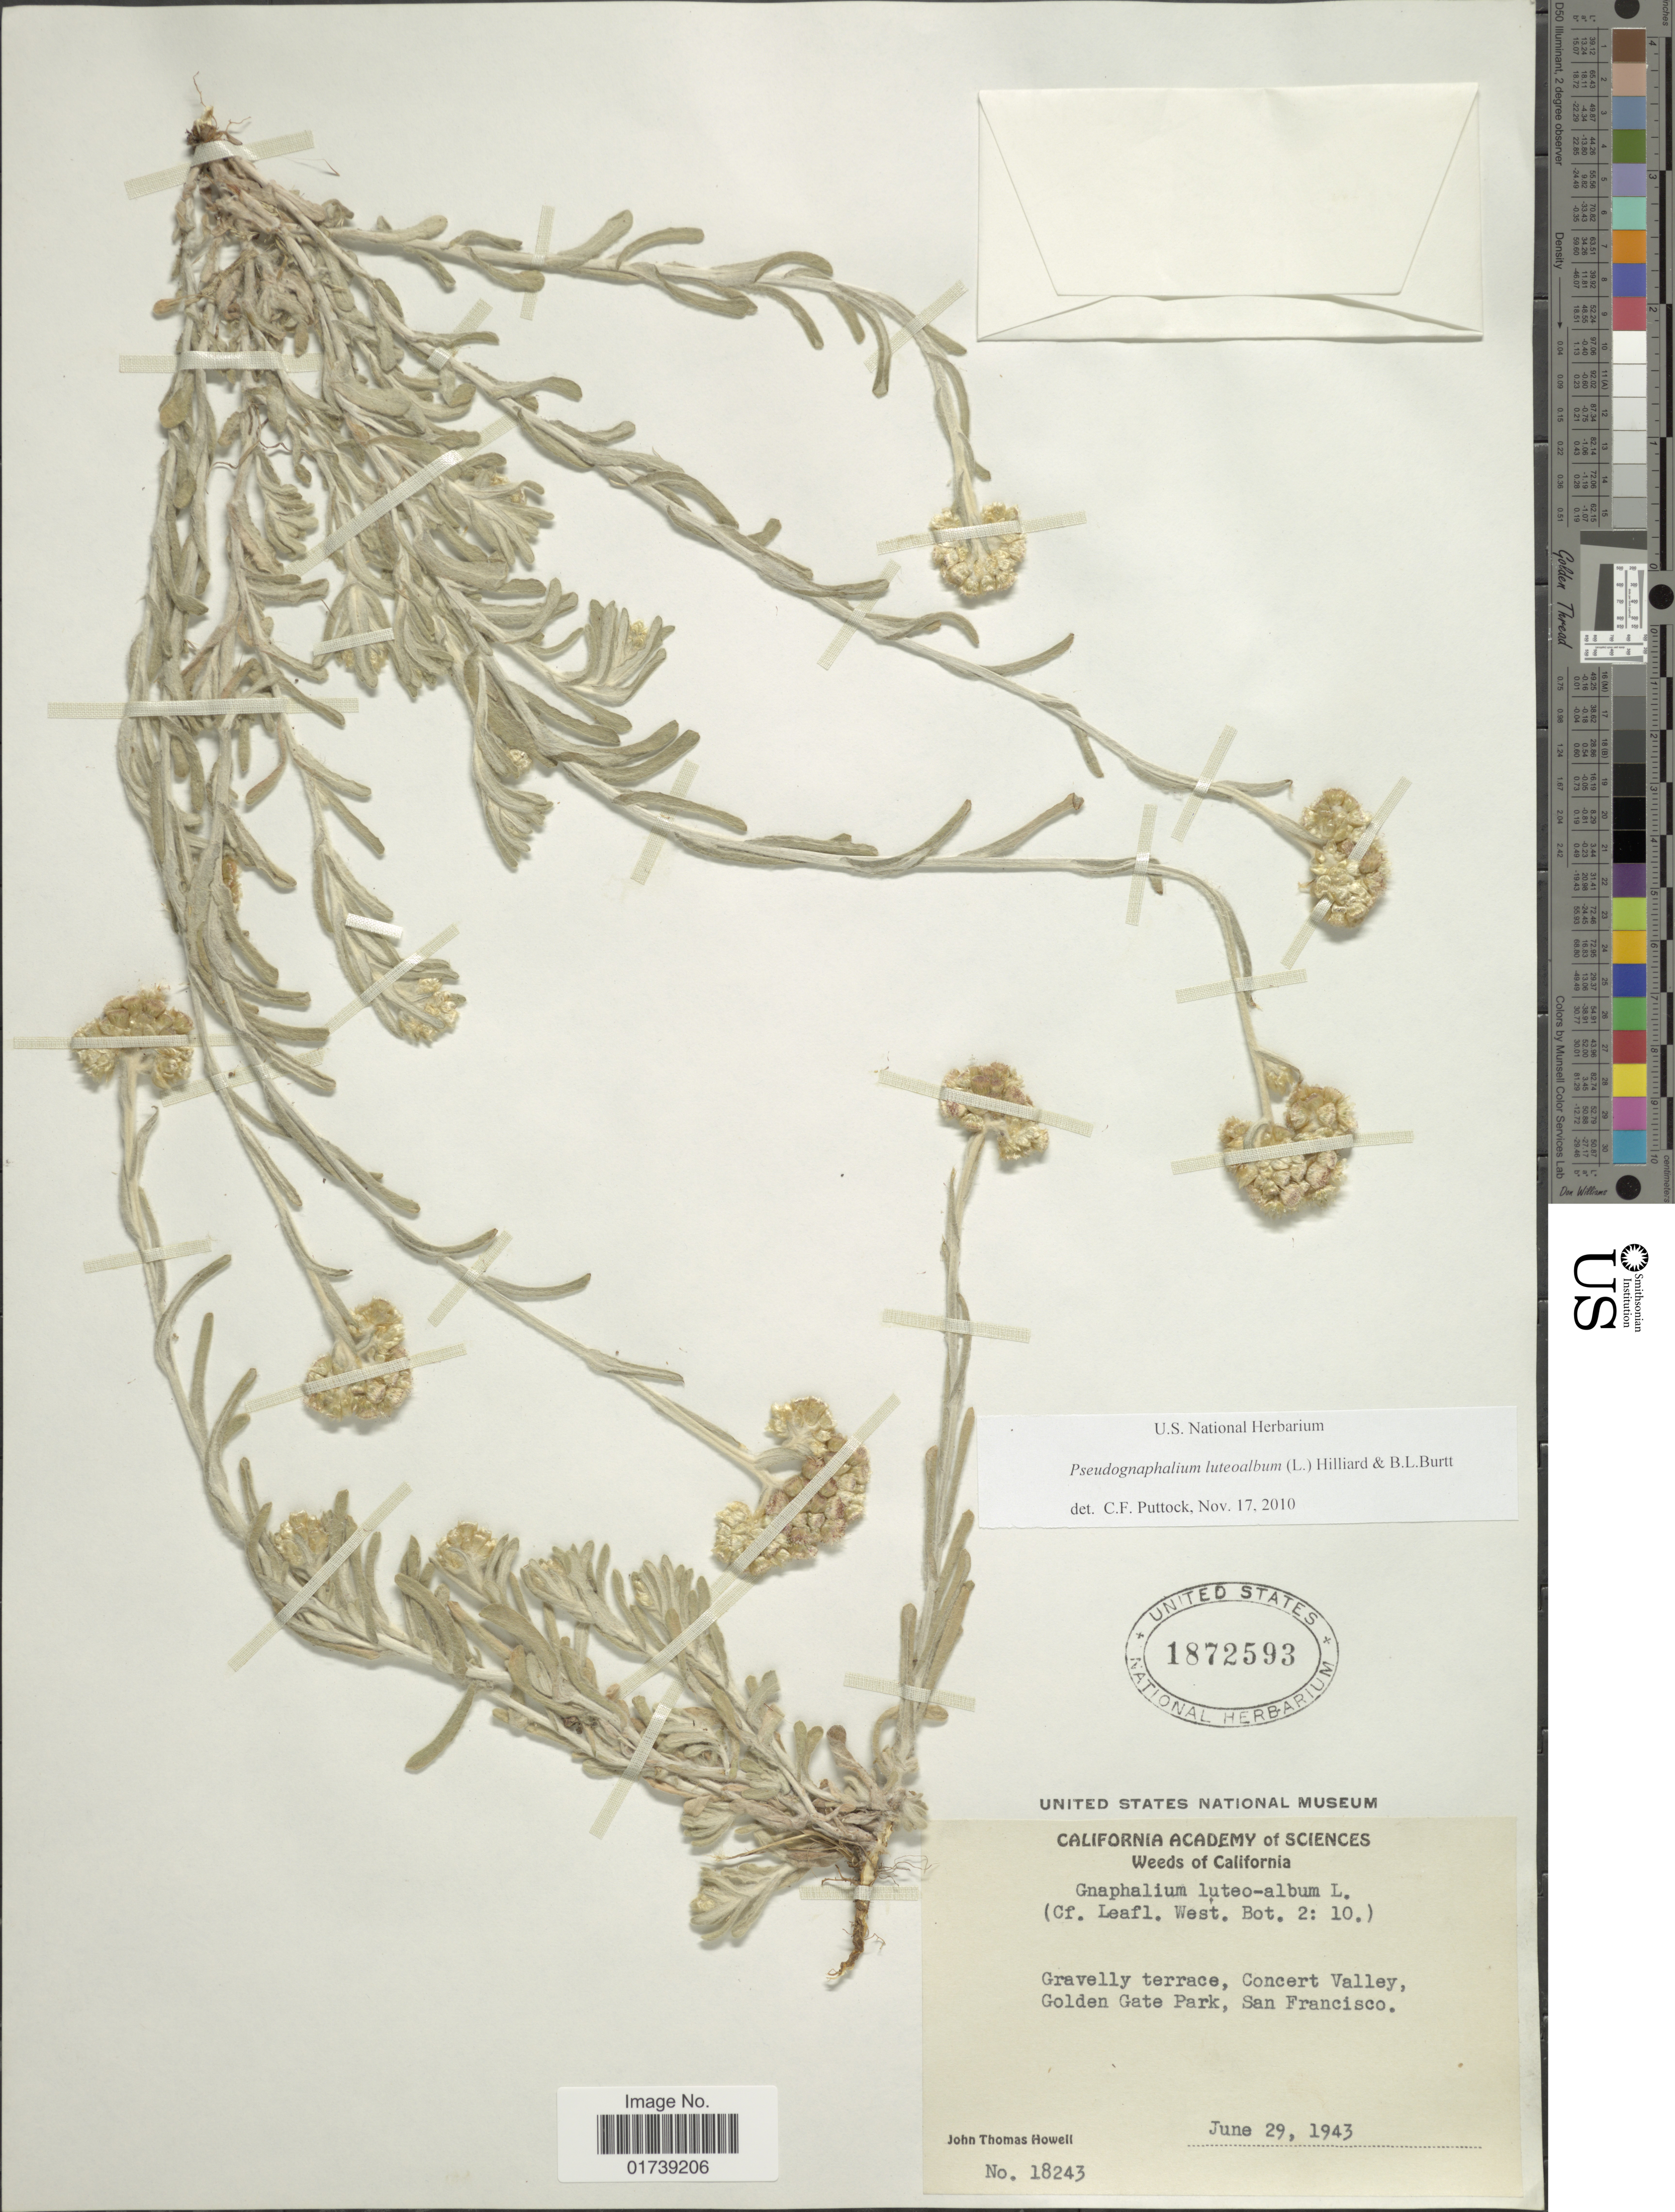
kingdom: Plantae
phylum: Tracheophyta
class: Magnoliopsida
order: Asterales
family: Asteraceae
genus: Pseudognaphalium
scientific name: Pseudognaphalium luteoalbum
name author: (L.) Hilliard & B.L. Burtt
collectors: J. T. Howell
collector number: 18243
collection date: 1943-06-29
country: United States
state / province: California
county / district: San Francisco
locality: Concert Valley, Golden Gate Park, San Francisco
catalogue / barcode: US 1872593